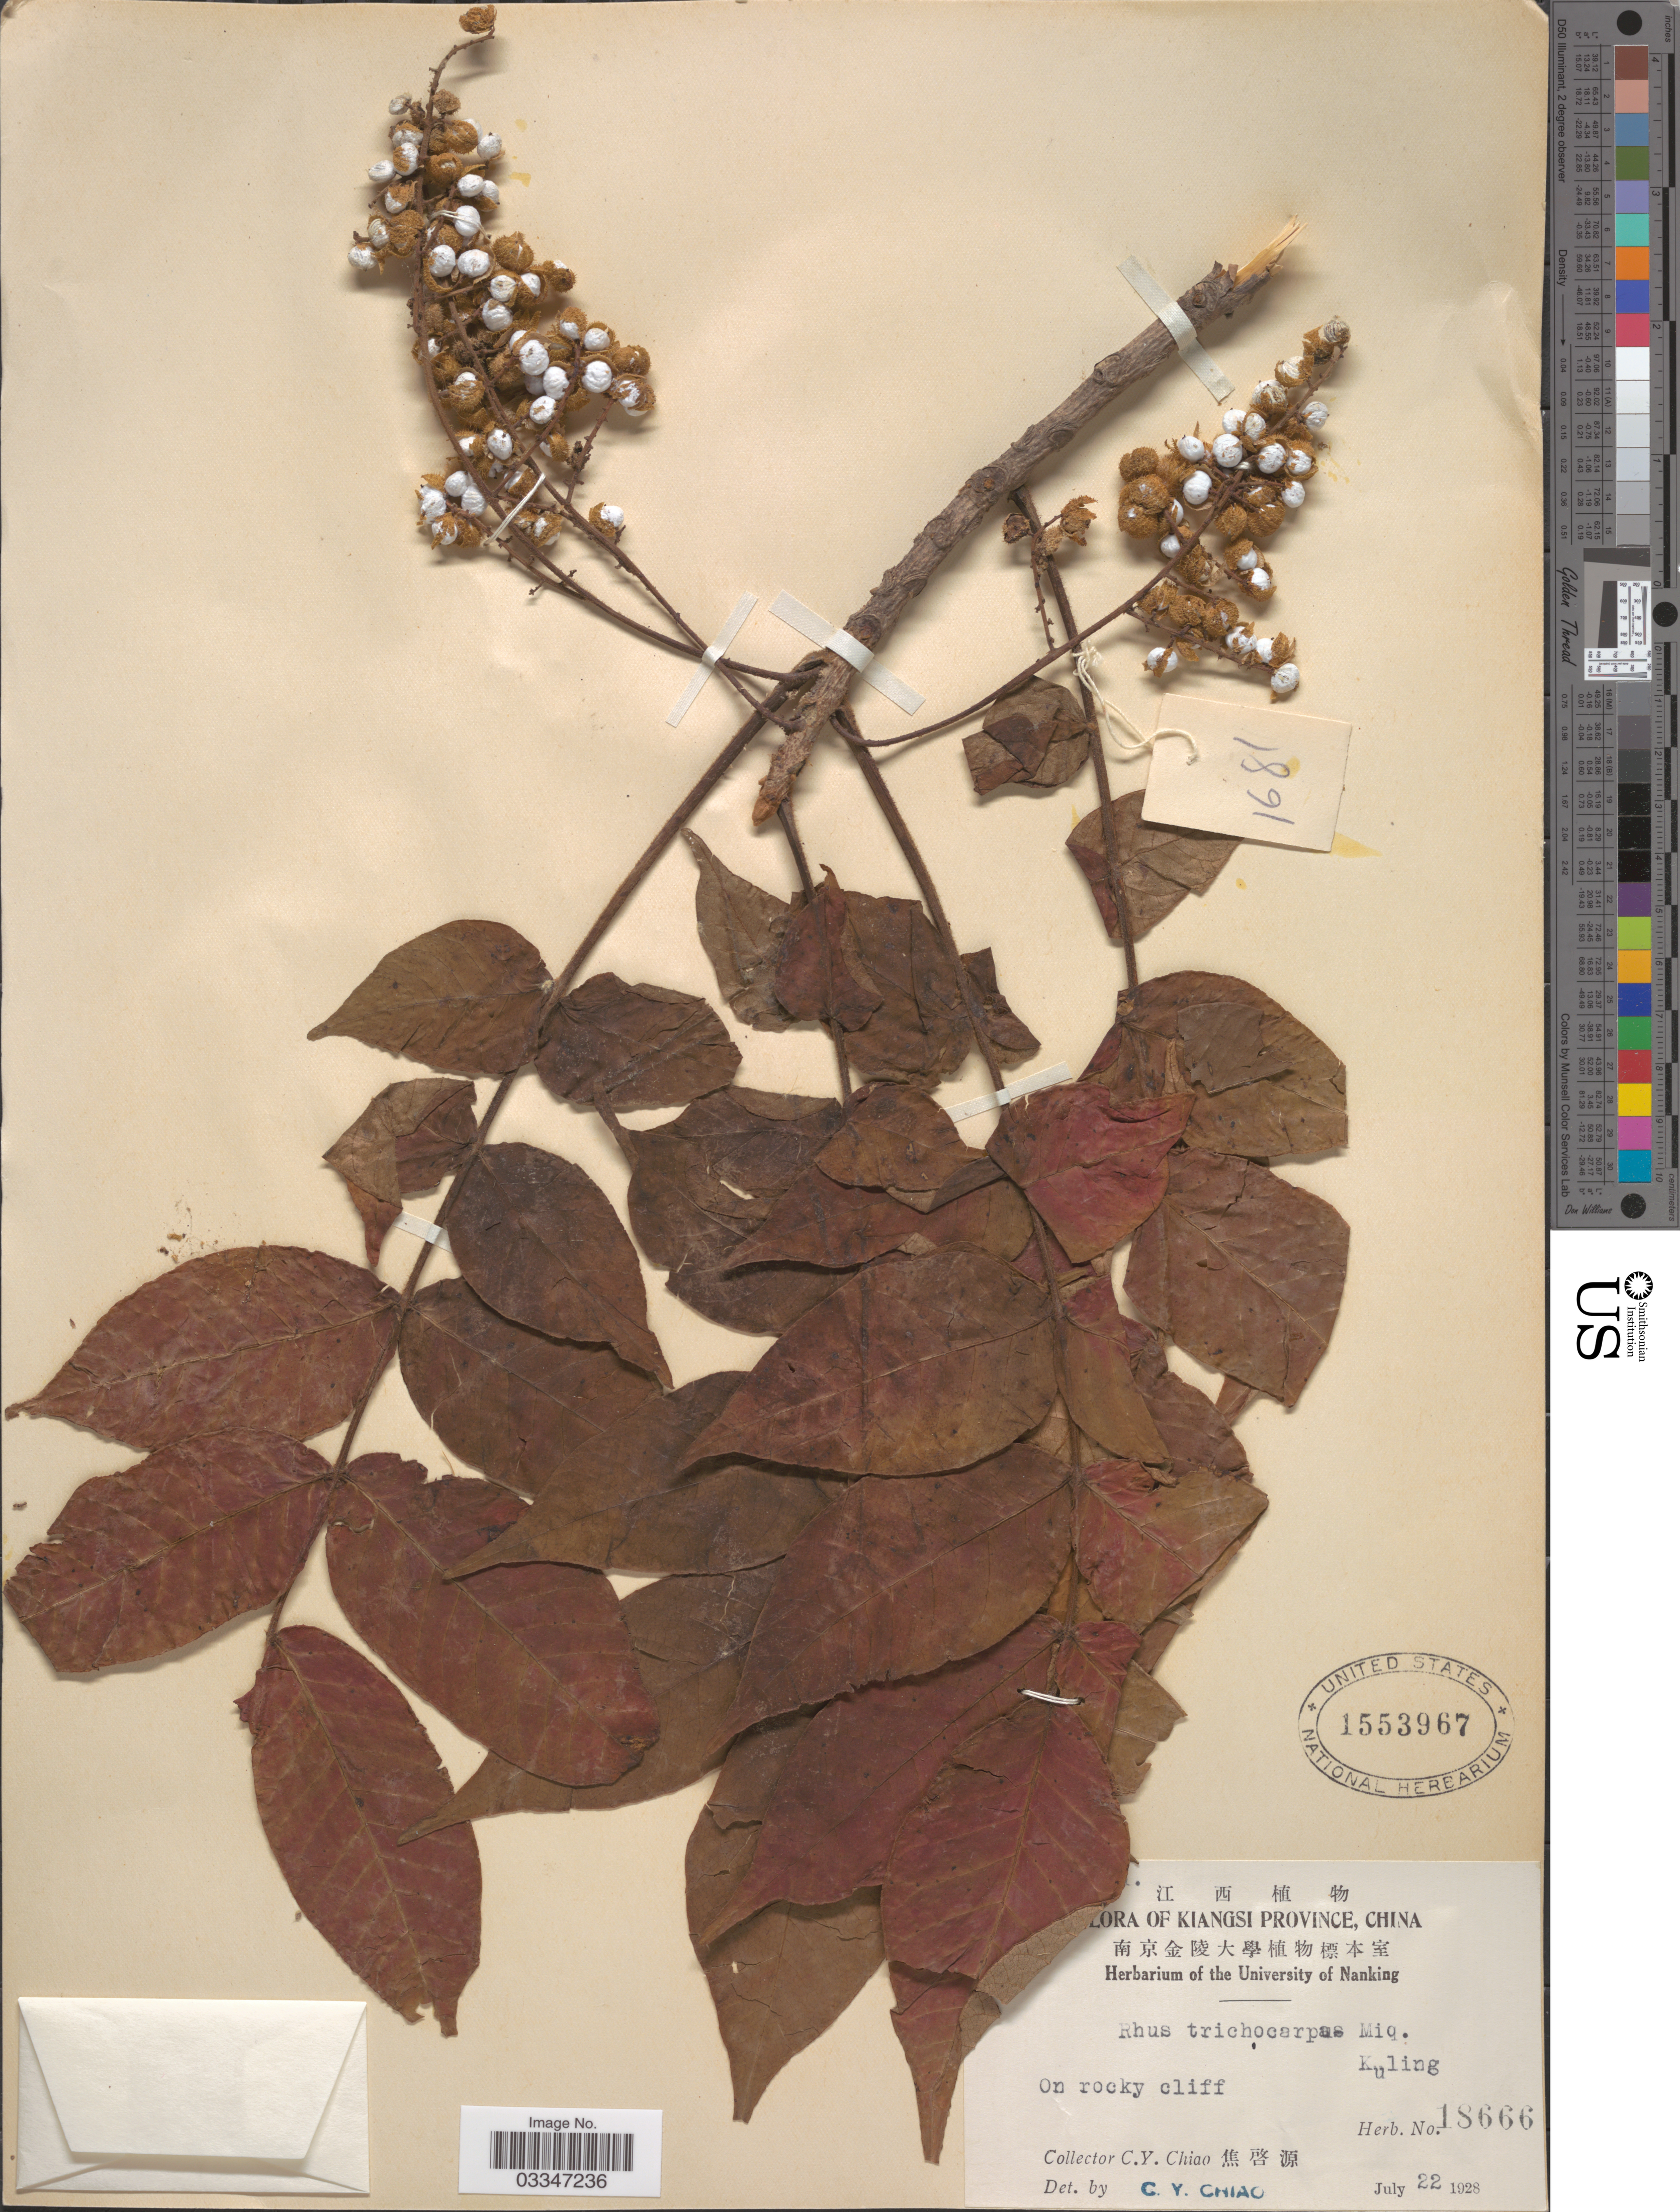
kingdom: Plantae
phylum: Tracheophyta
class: Magnoliopsida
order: Sapindales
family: Anacardiaceae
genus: Rhus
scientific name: Rhus trichocarpa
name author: Miq.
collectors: C. Y. Chiao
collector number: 18666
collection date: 1928-07-22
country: China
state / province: Jiangxi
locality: Kiangsi Province. Kuling.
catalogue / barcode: US 1553967